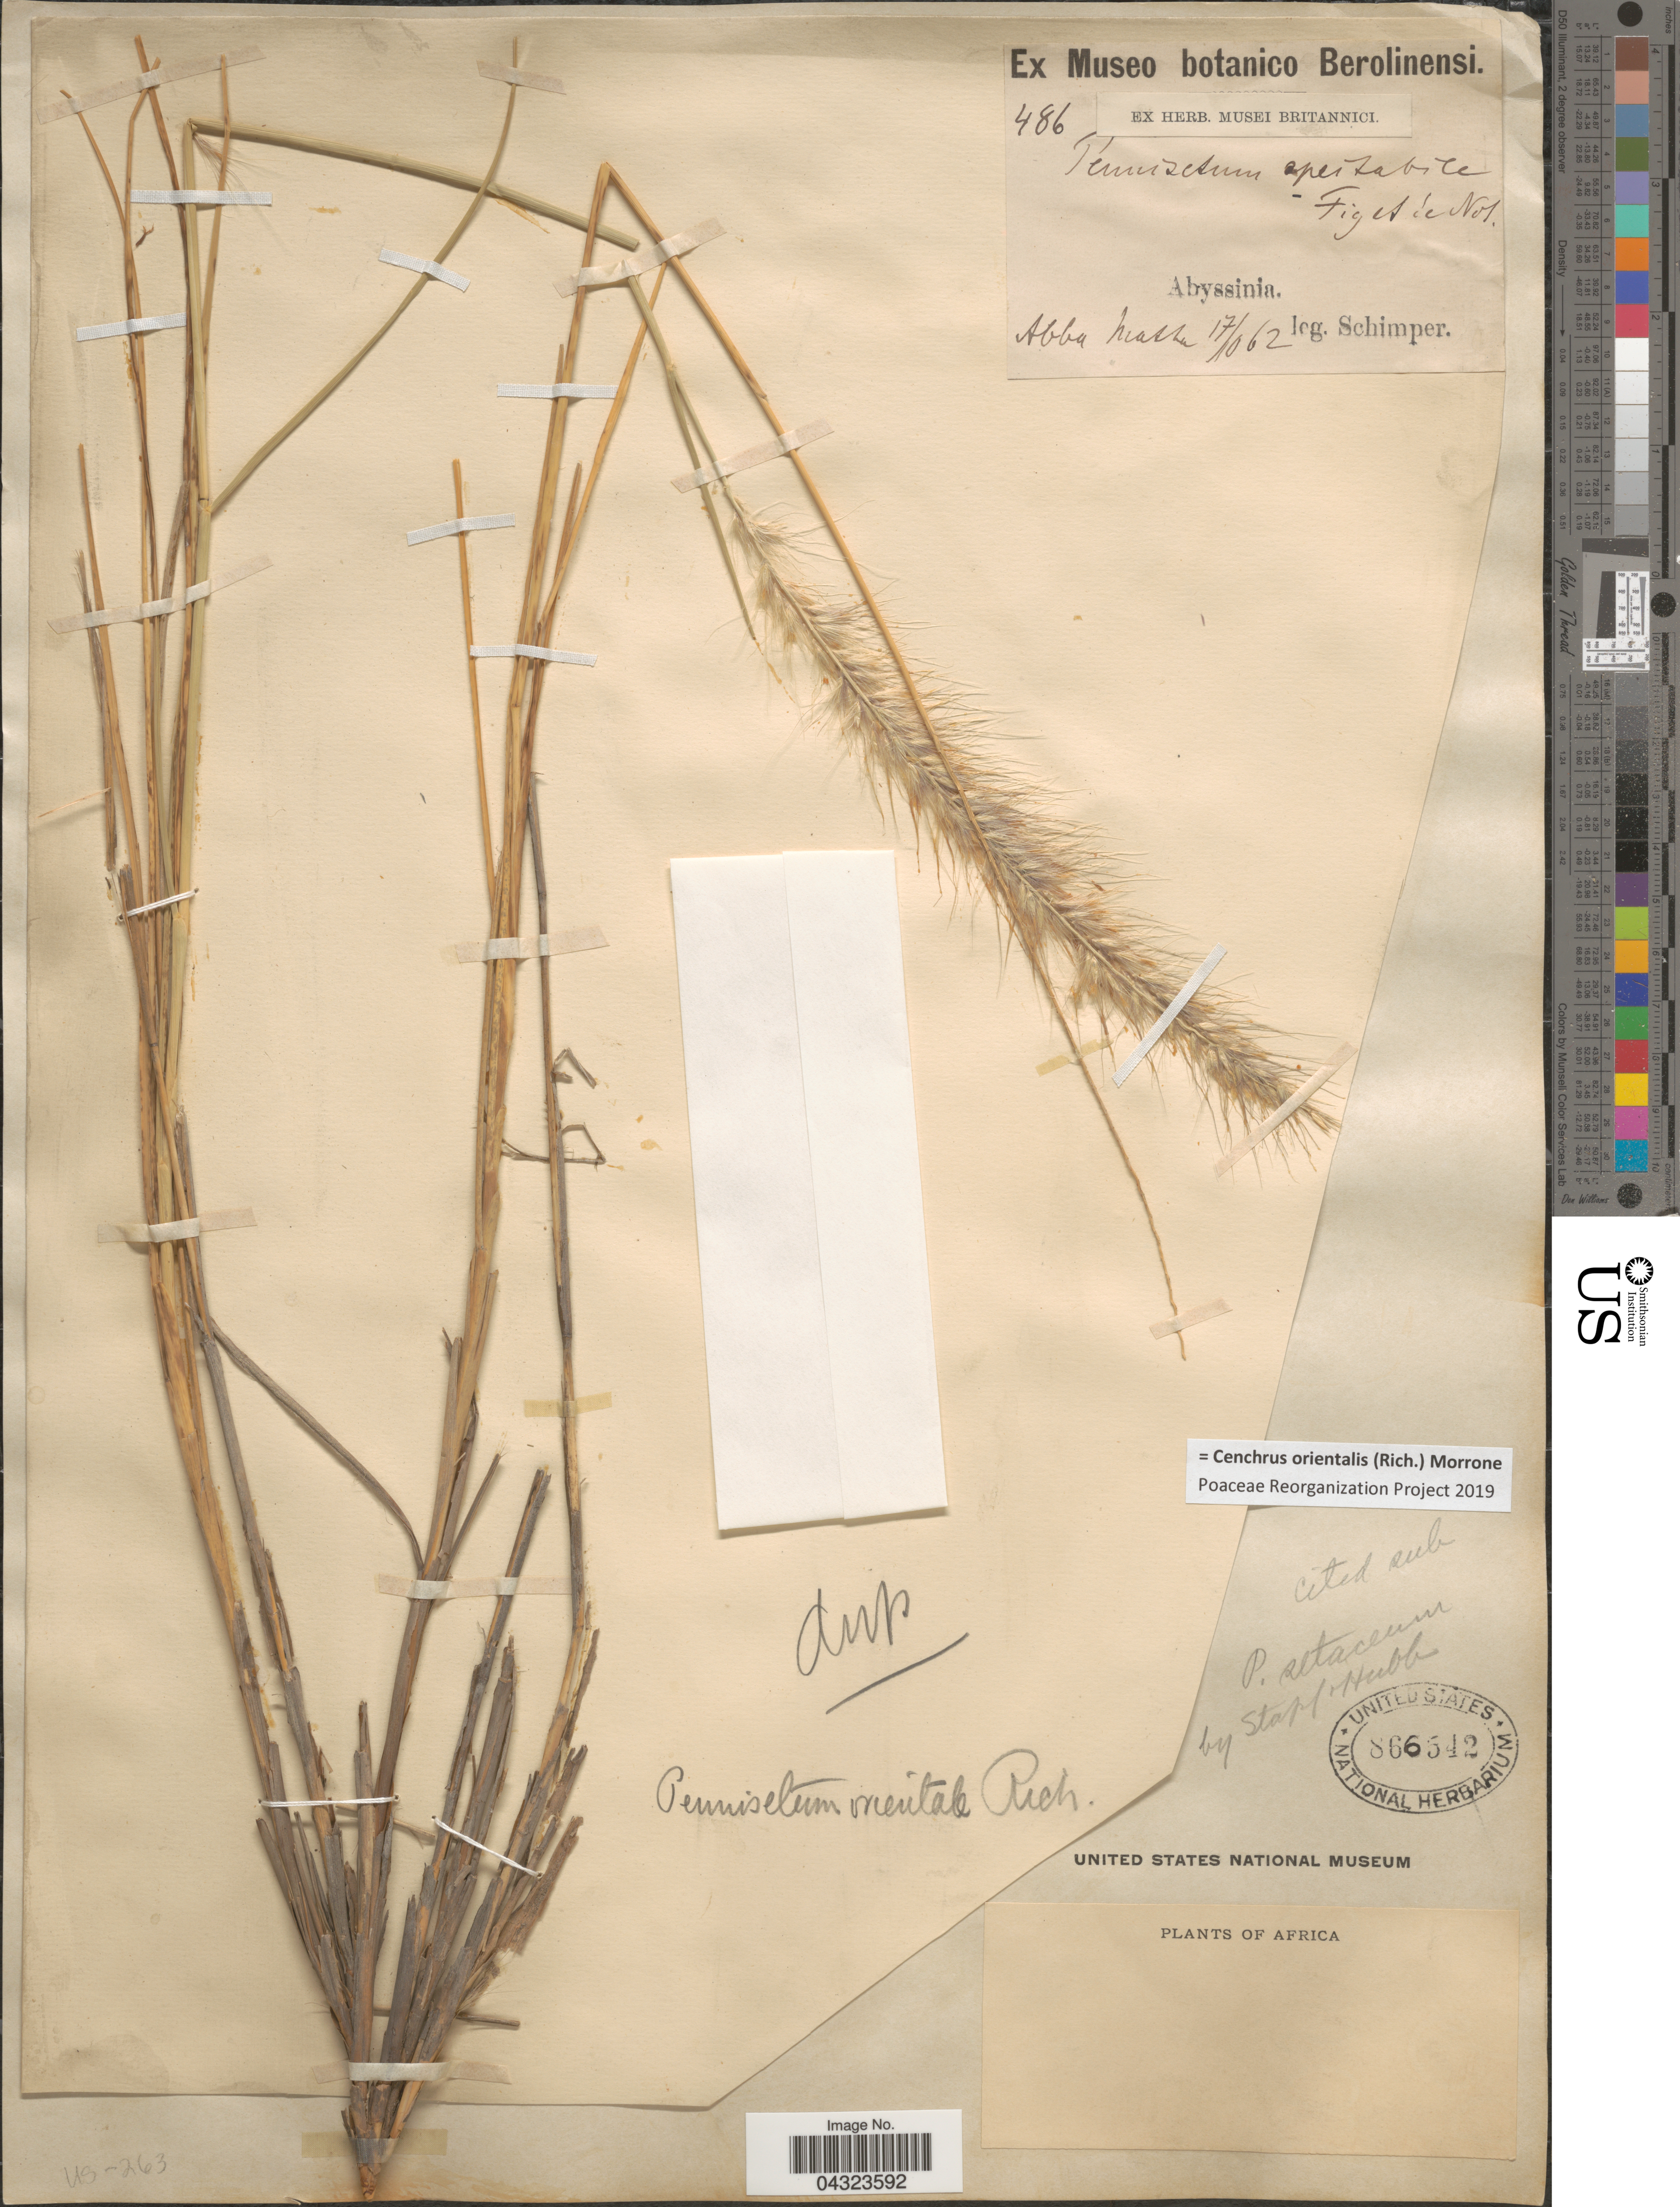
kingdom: Plantae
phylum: Tracheophyta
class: Liliopsida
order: Poales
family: Poaceae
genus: Cenchrus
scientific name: Cenchrus orientalis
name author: (Rich.) Morrone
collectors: -. Schimper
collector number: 486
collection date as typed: Transcribed d/m/y: 17/6/62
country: Ethiopia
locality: Abyssinia. Abba Masha [interpreted].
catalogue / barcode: US 866342